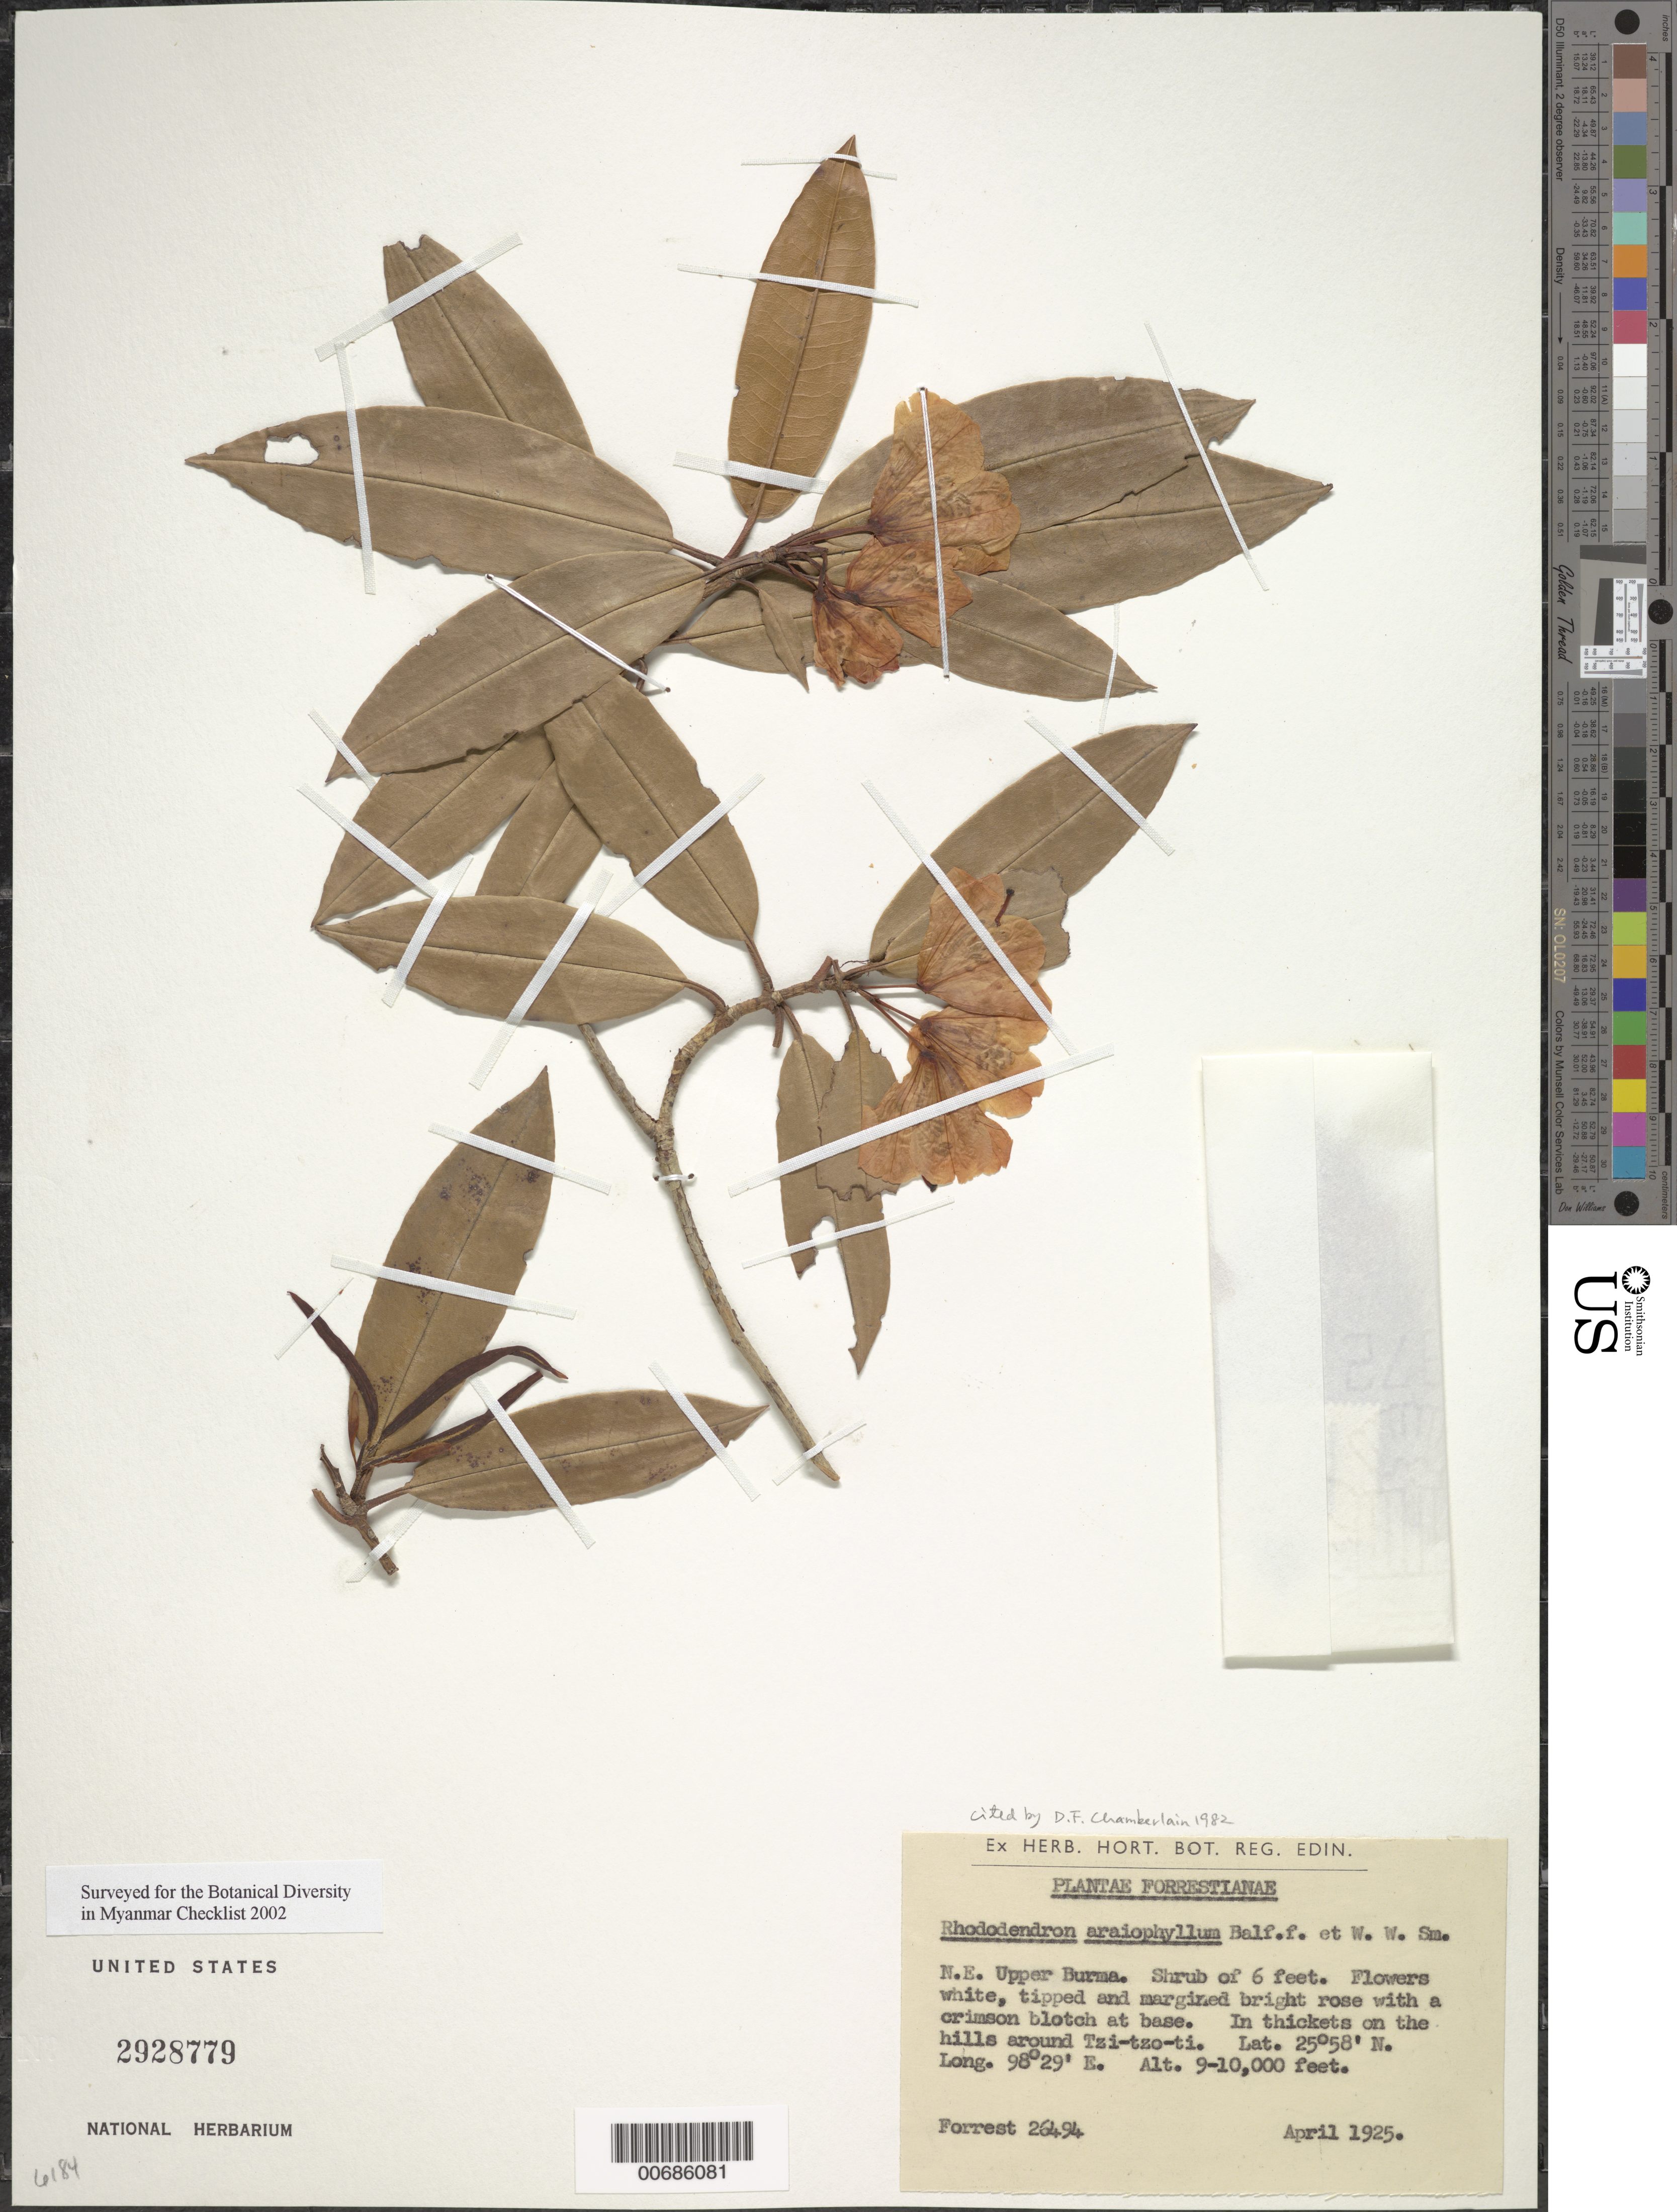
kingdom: Plantae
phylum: Tracheophyta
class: Magnoliopsida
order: Ericales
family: Ericaceae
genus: Rhododendron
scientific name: Rhododendron araiophyllum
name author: Balf. f. & W.W. Sm.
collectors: G. Forrest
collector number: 26494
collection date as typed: Apr 1925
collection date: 1925-04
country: Myanmar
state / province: Kachin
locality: Tzi-tzo-ti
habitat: Thickets on hills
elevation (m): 2743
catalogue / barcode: US 2928779